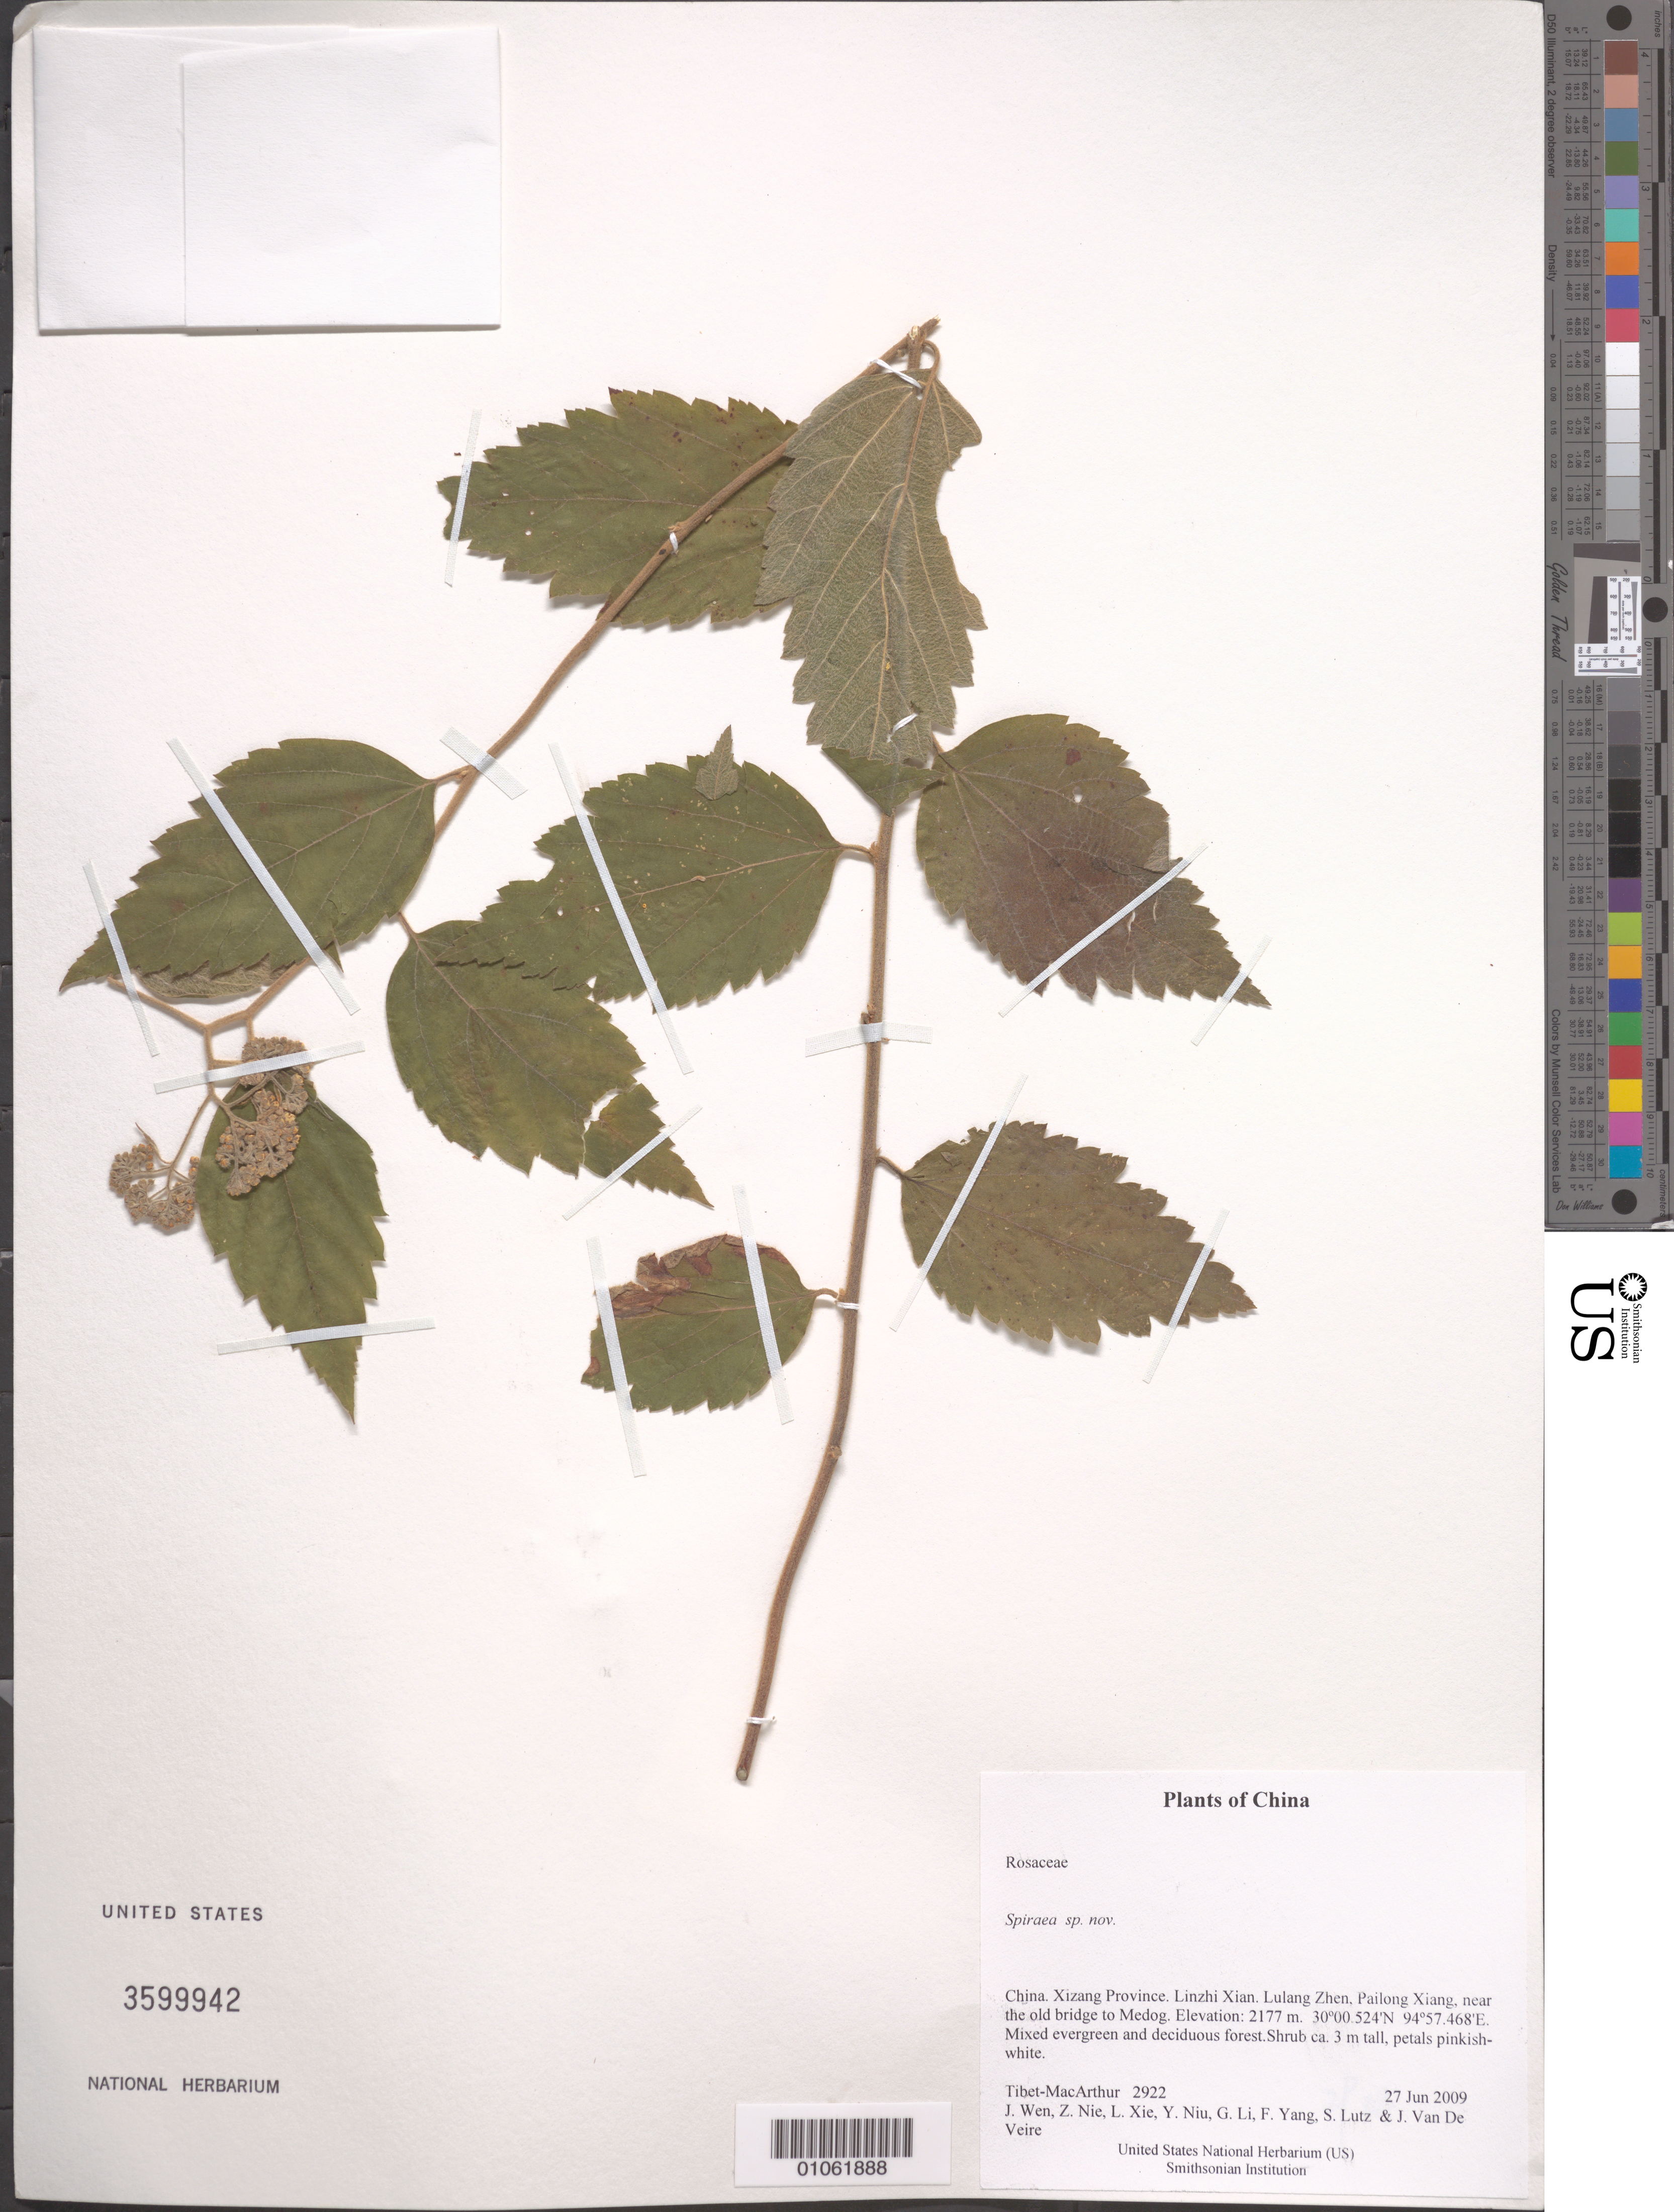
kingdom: Plantae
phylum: Tracheophyta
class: Magnoliopsida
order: Rosales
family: Rosaceae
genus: Spiraea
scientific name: Spiraea sp. nov.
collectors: Tibet-MacArthur, J. Wen, Z. Nie, L. Xie, Y. Niu, G. Li, F. Yang, S. Lutz & J. Van De Veire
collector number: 2922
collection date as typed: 27 Jun 2009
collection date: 2009-06-27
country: China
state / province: Xizang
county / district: Linzhi Xian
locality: Lulang Zhen, Pailong Xiang, near the old bridge to Medog.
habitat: Mixed evergreen and deciduous forest.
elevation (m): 2177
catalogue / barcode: US 3599942